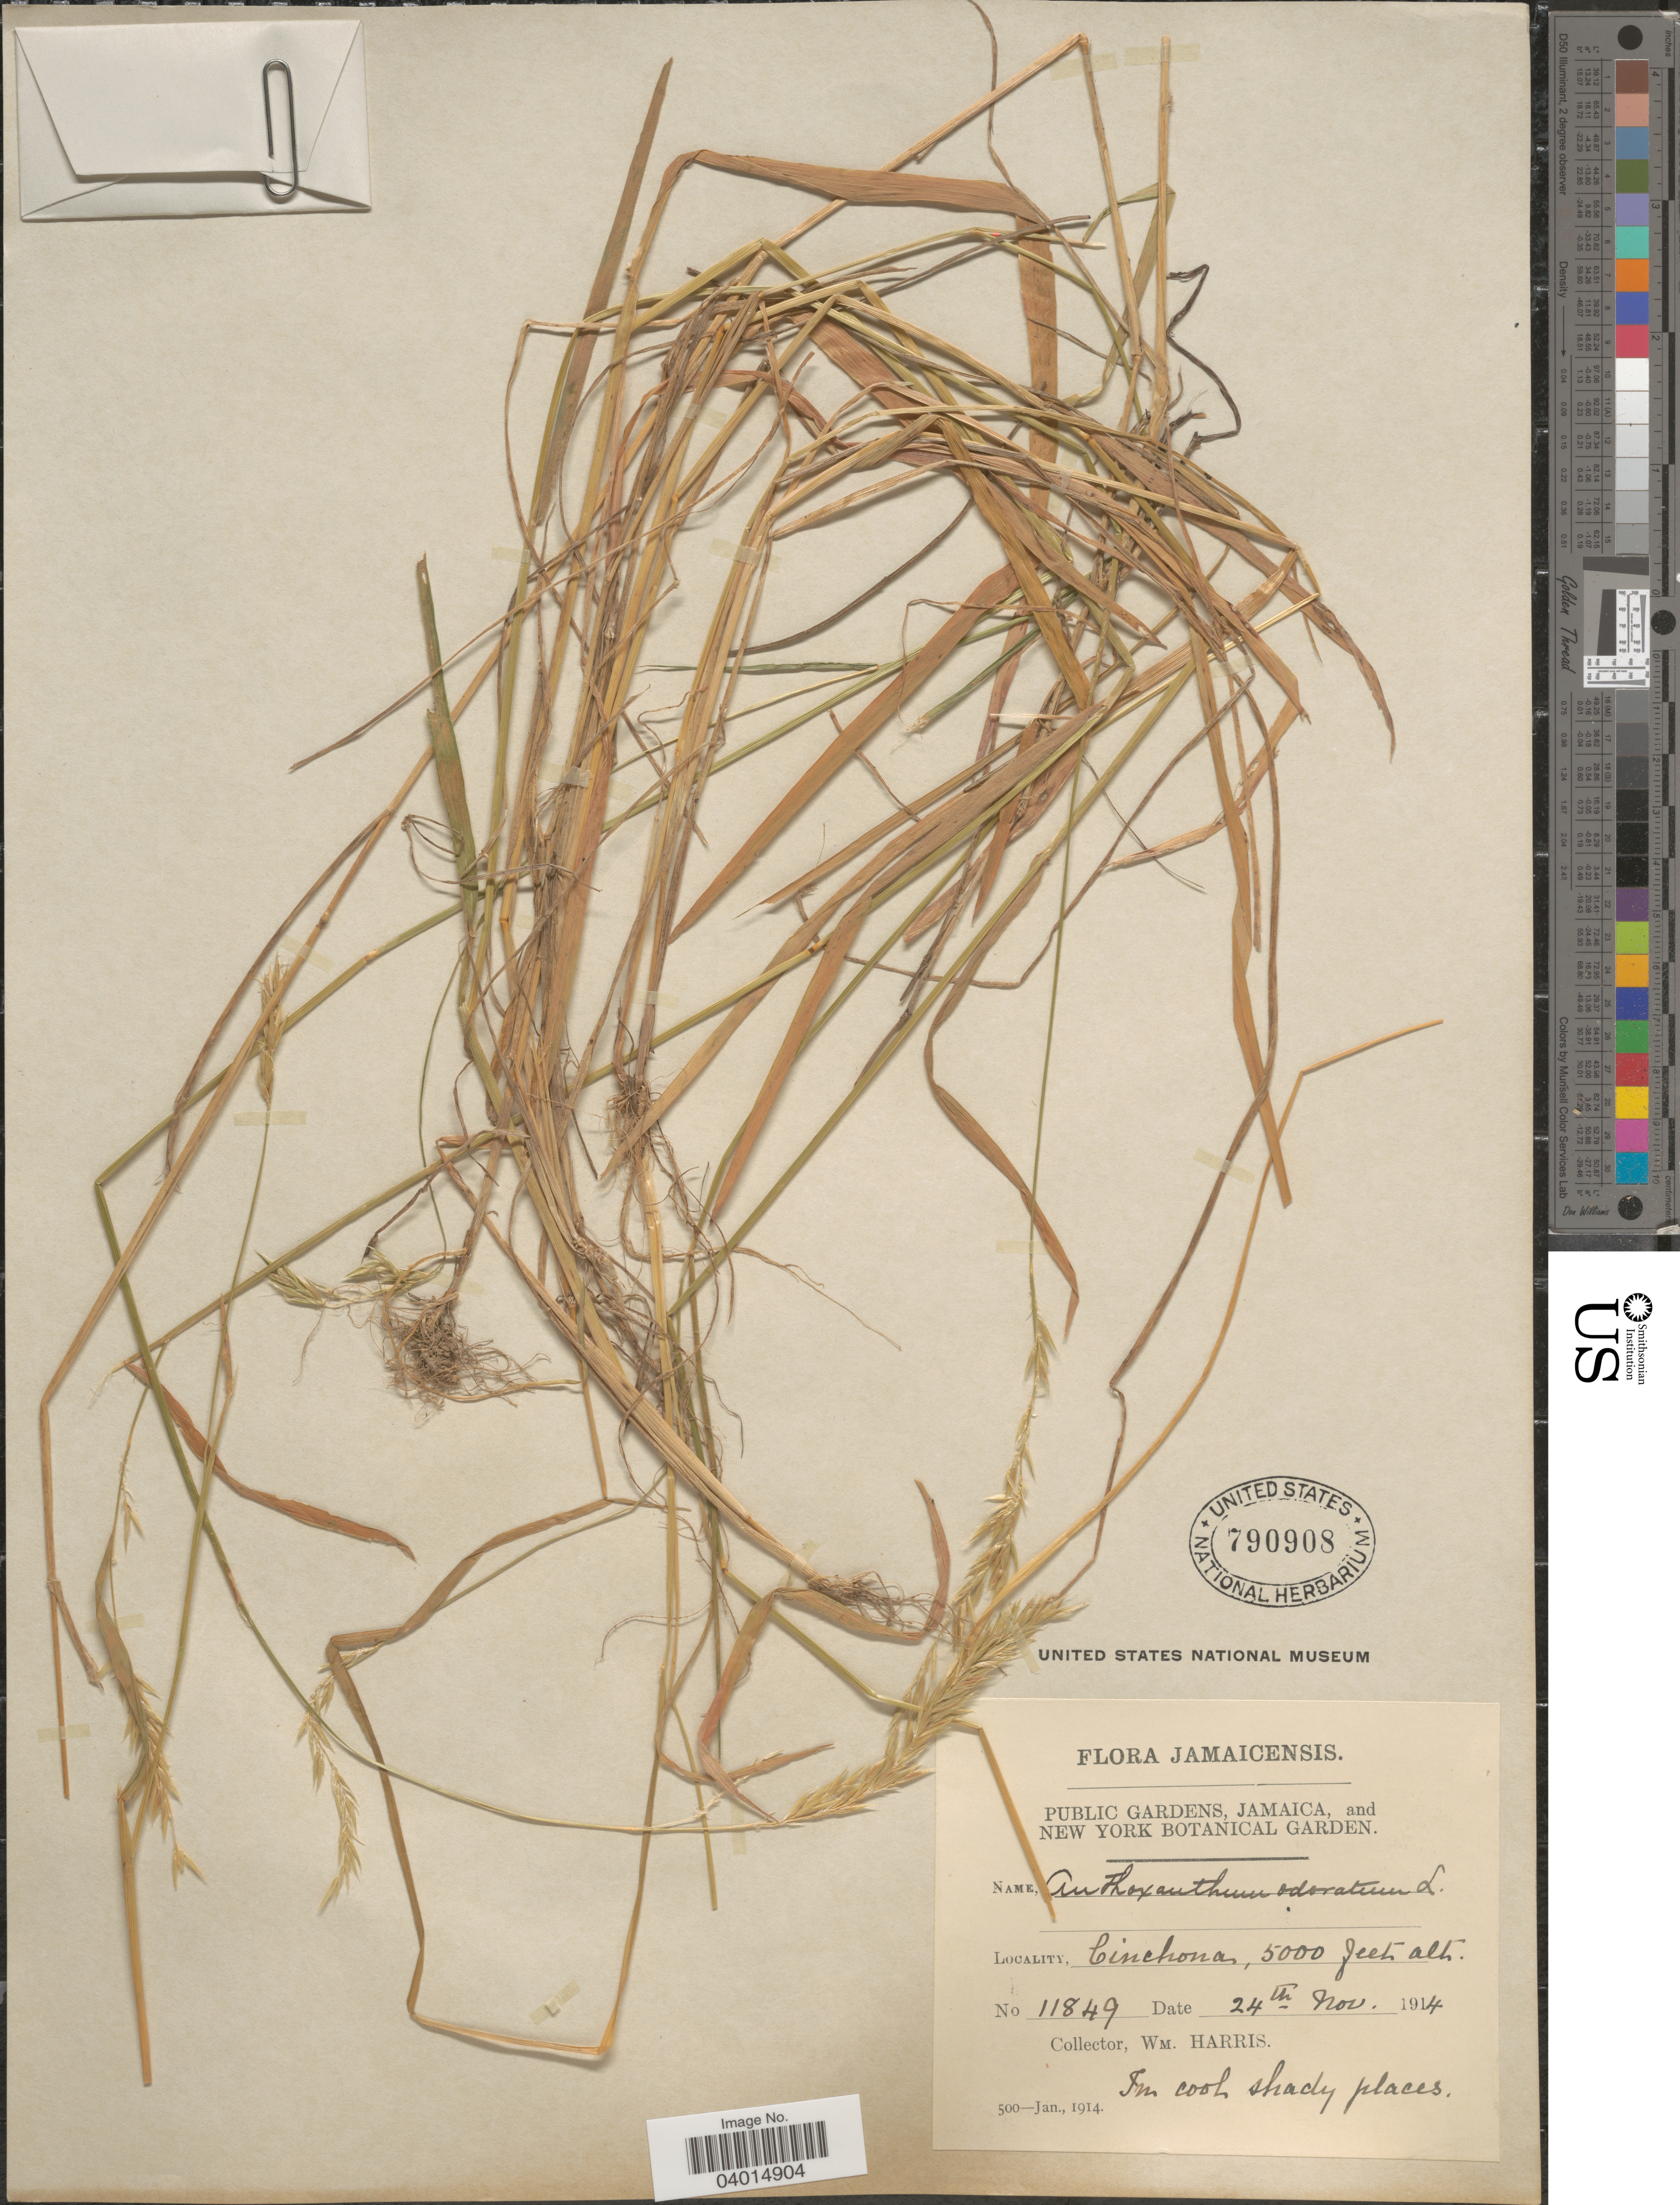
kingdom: Plantae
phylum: Tracheophyta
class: Liliopsida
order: Poales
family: Poaceae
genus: Anthoxanthum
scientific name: Anthoxanthum odoratum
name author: L.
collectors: W. H. Harris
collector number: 11849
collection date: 1914-11-24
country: Jamaica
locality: Cinchona.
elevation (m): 1524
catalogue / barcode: US 790908